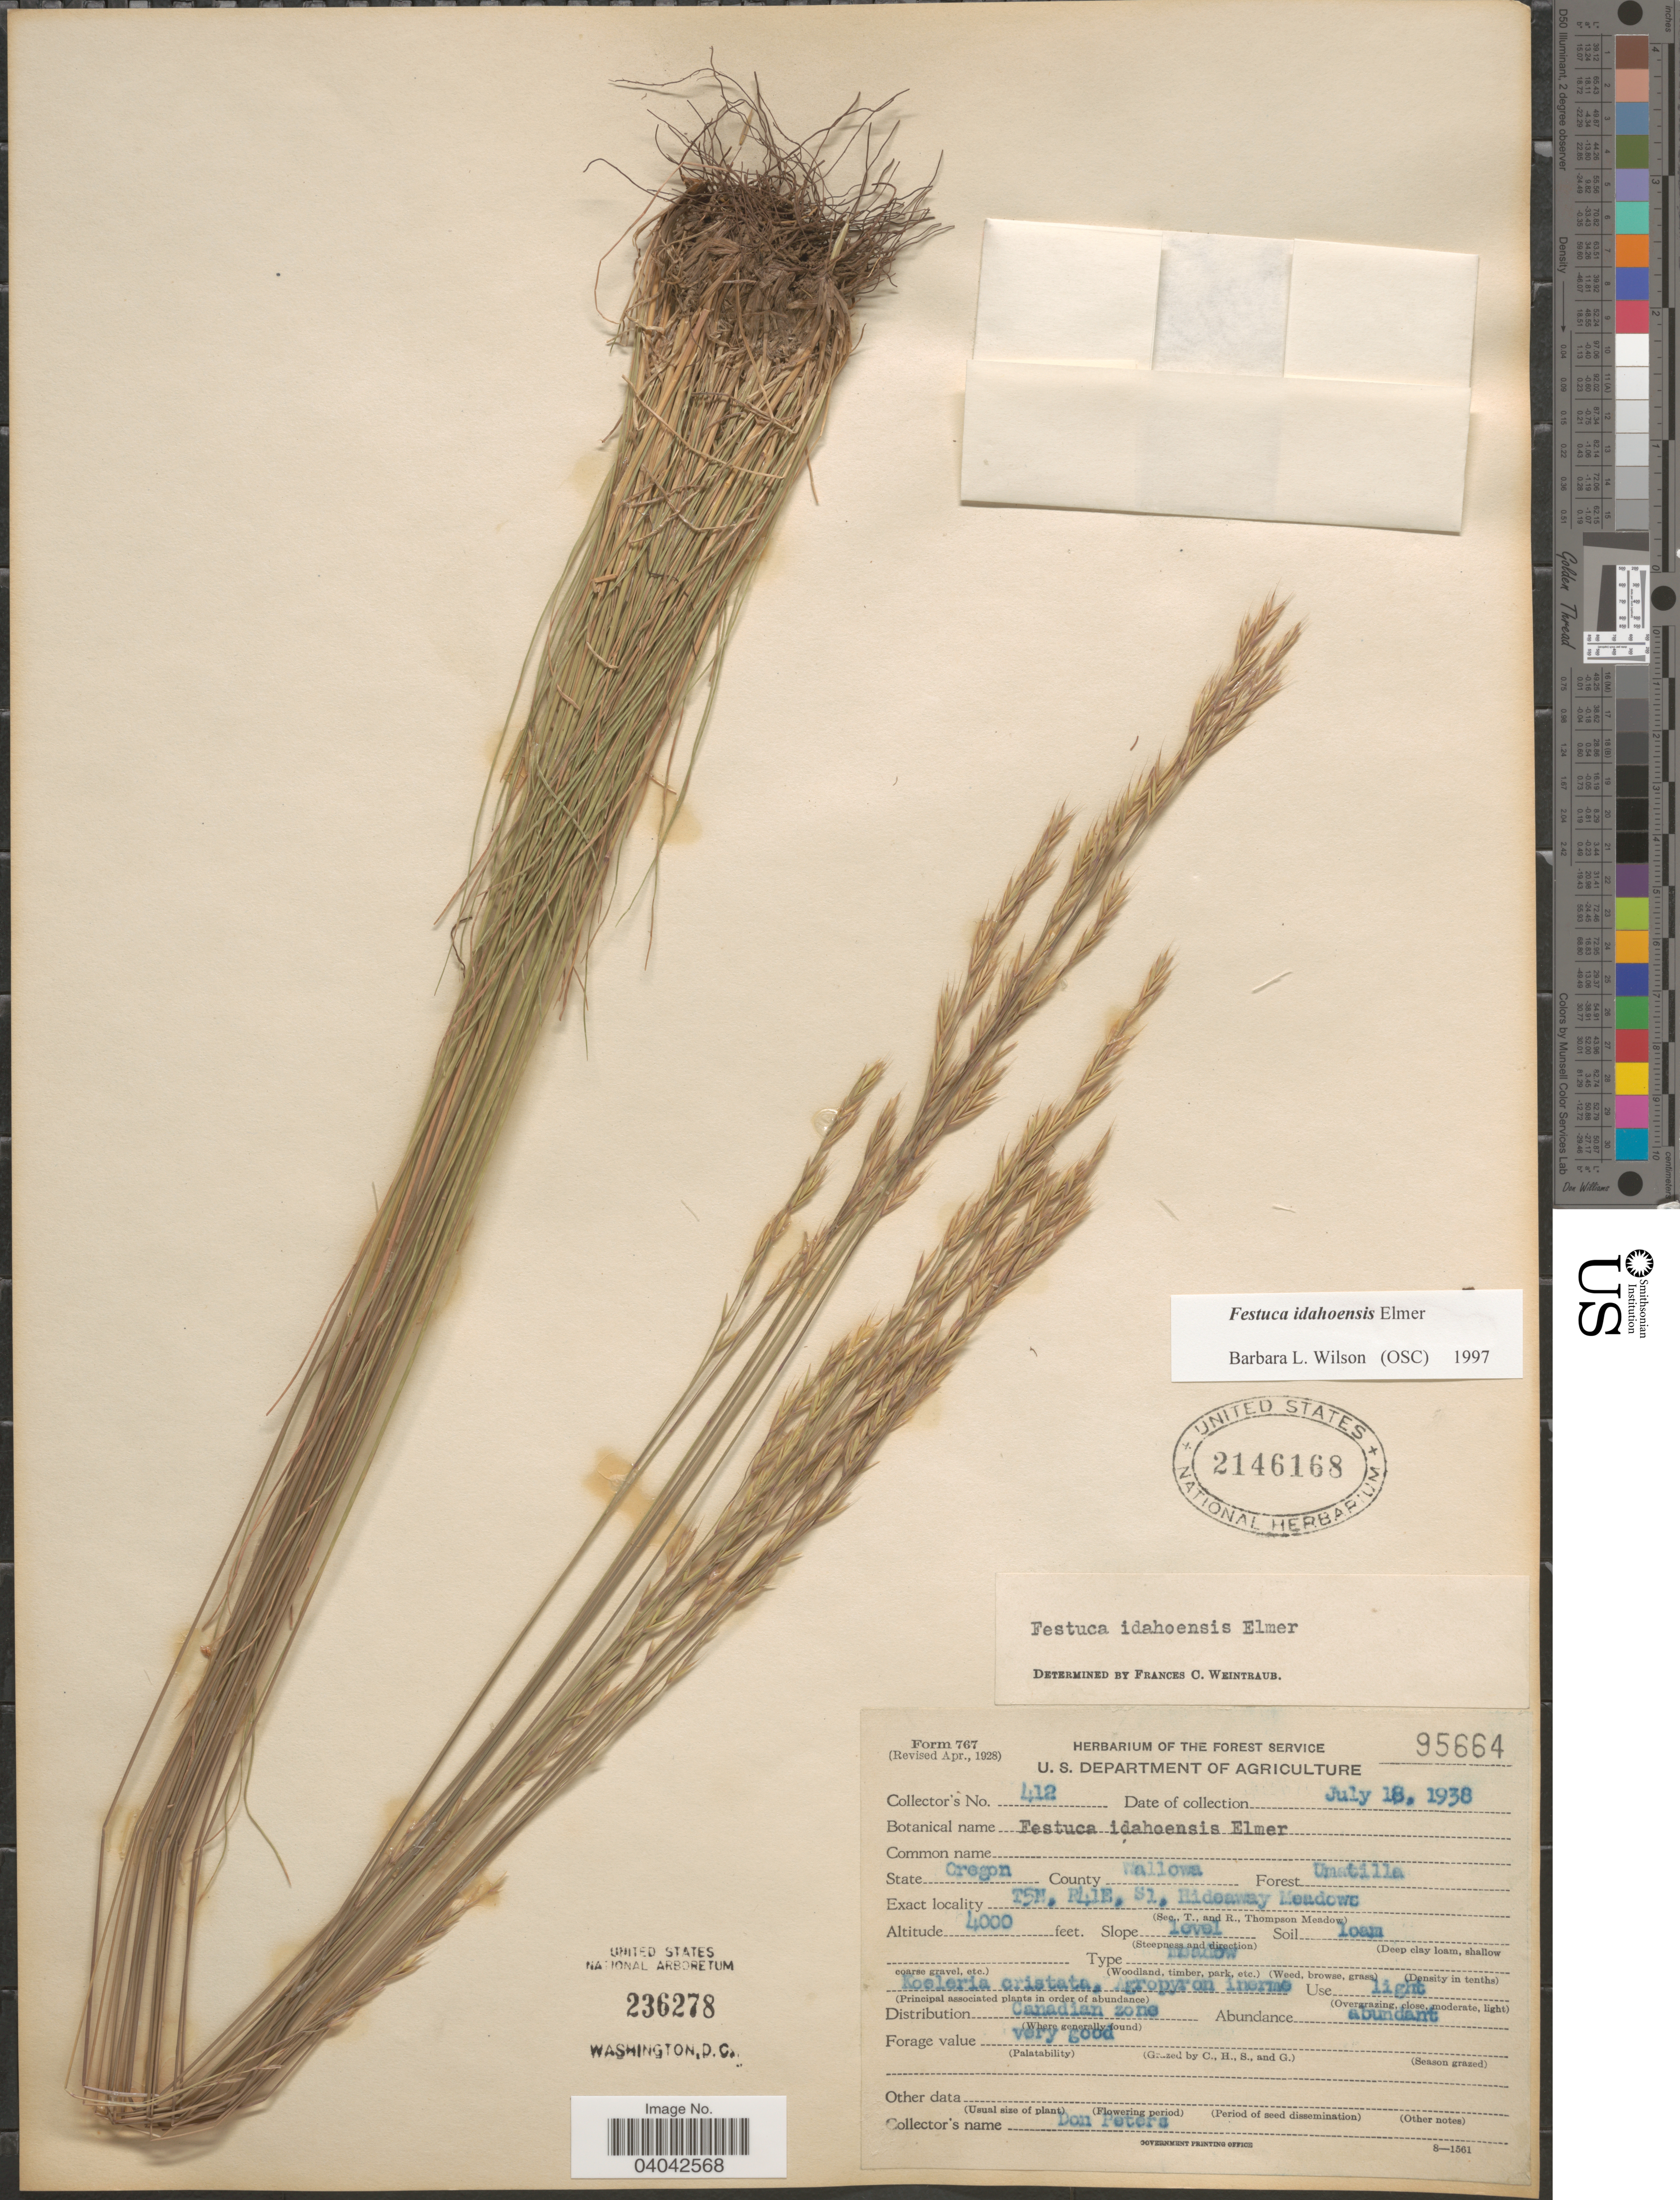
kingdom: Plantae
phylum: Tracheophyta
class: Liliopsida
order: Poales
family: Poaceae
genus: Festuca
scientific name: Festuca idahoensis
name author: Elmer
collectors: D. Peters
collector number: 412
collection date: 1938-07-18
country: United States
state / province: Oregon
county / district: Wallowa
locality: County Wallowa. Forest Umatilla. T5N, R41E, S1, Hideaway Meadows.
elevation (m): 1219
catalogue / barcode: US 2146168